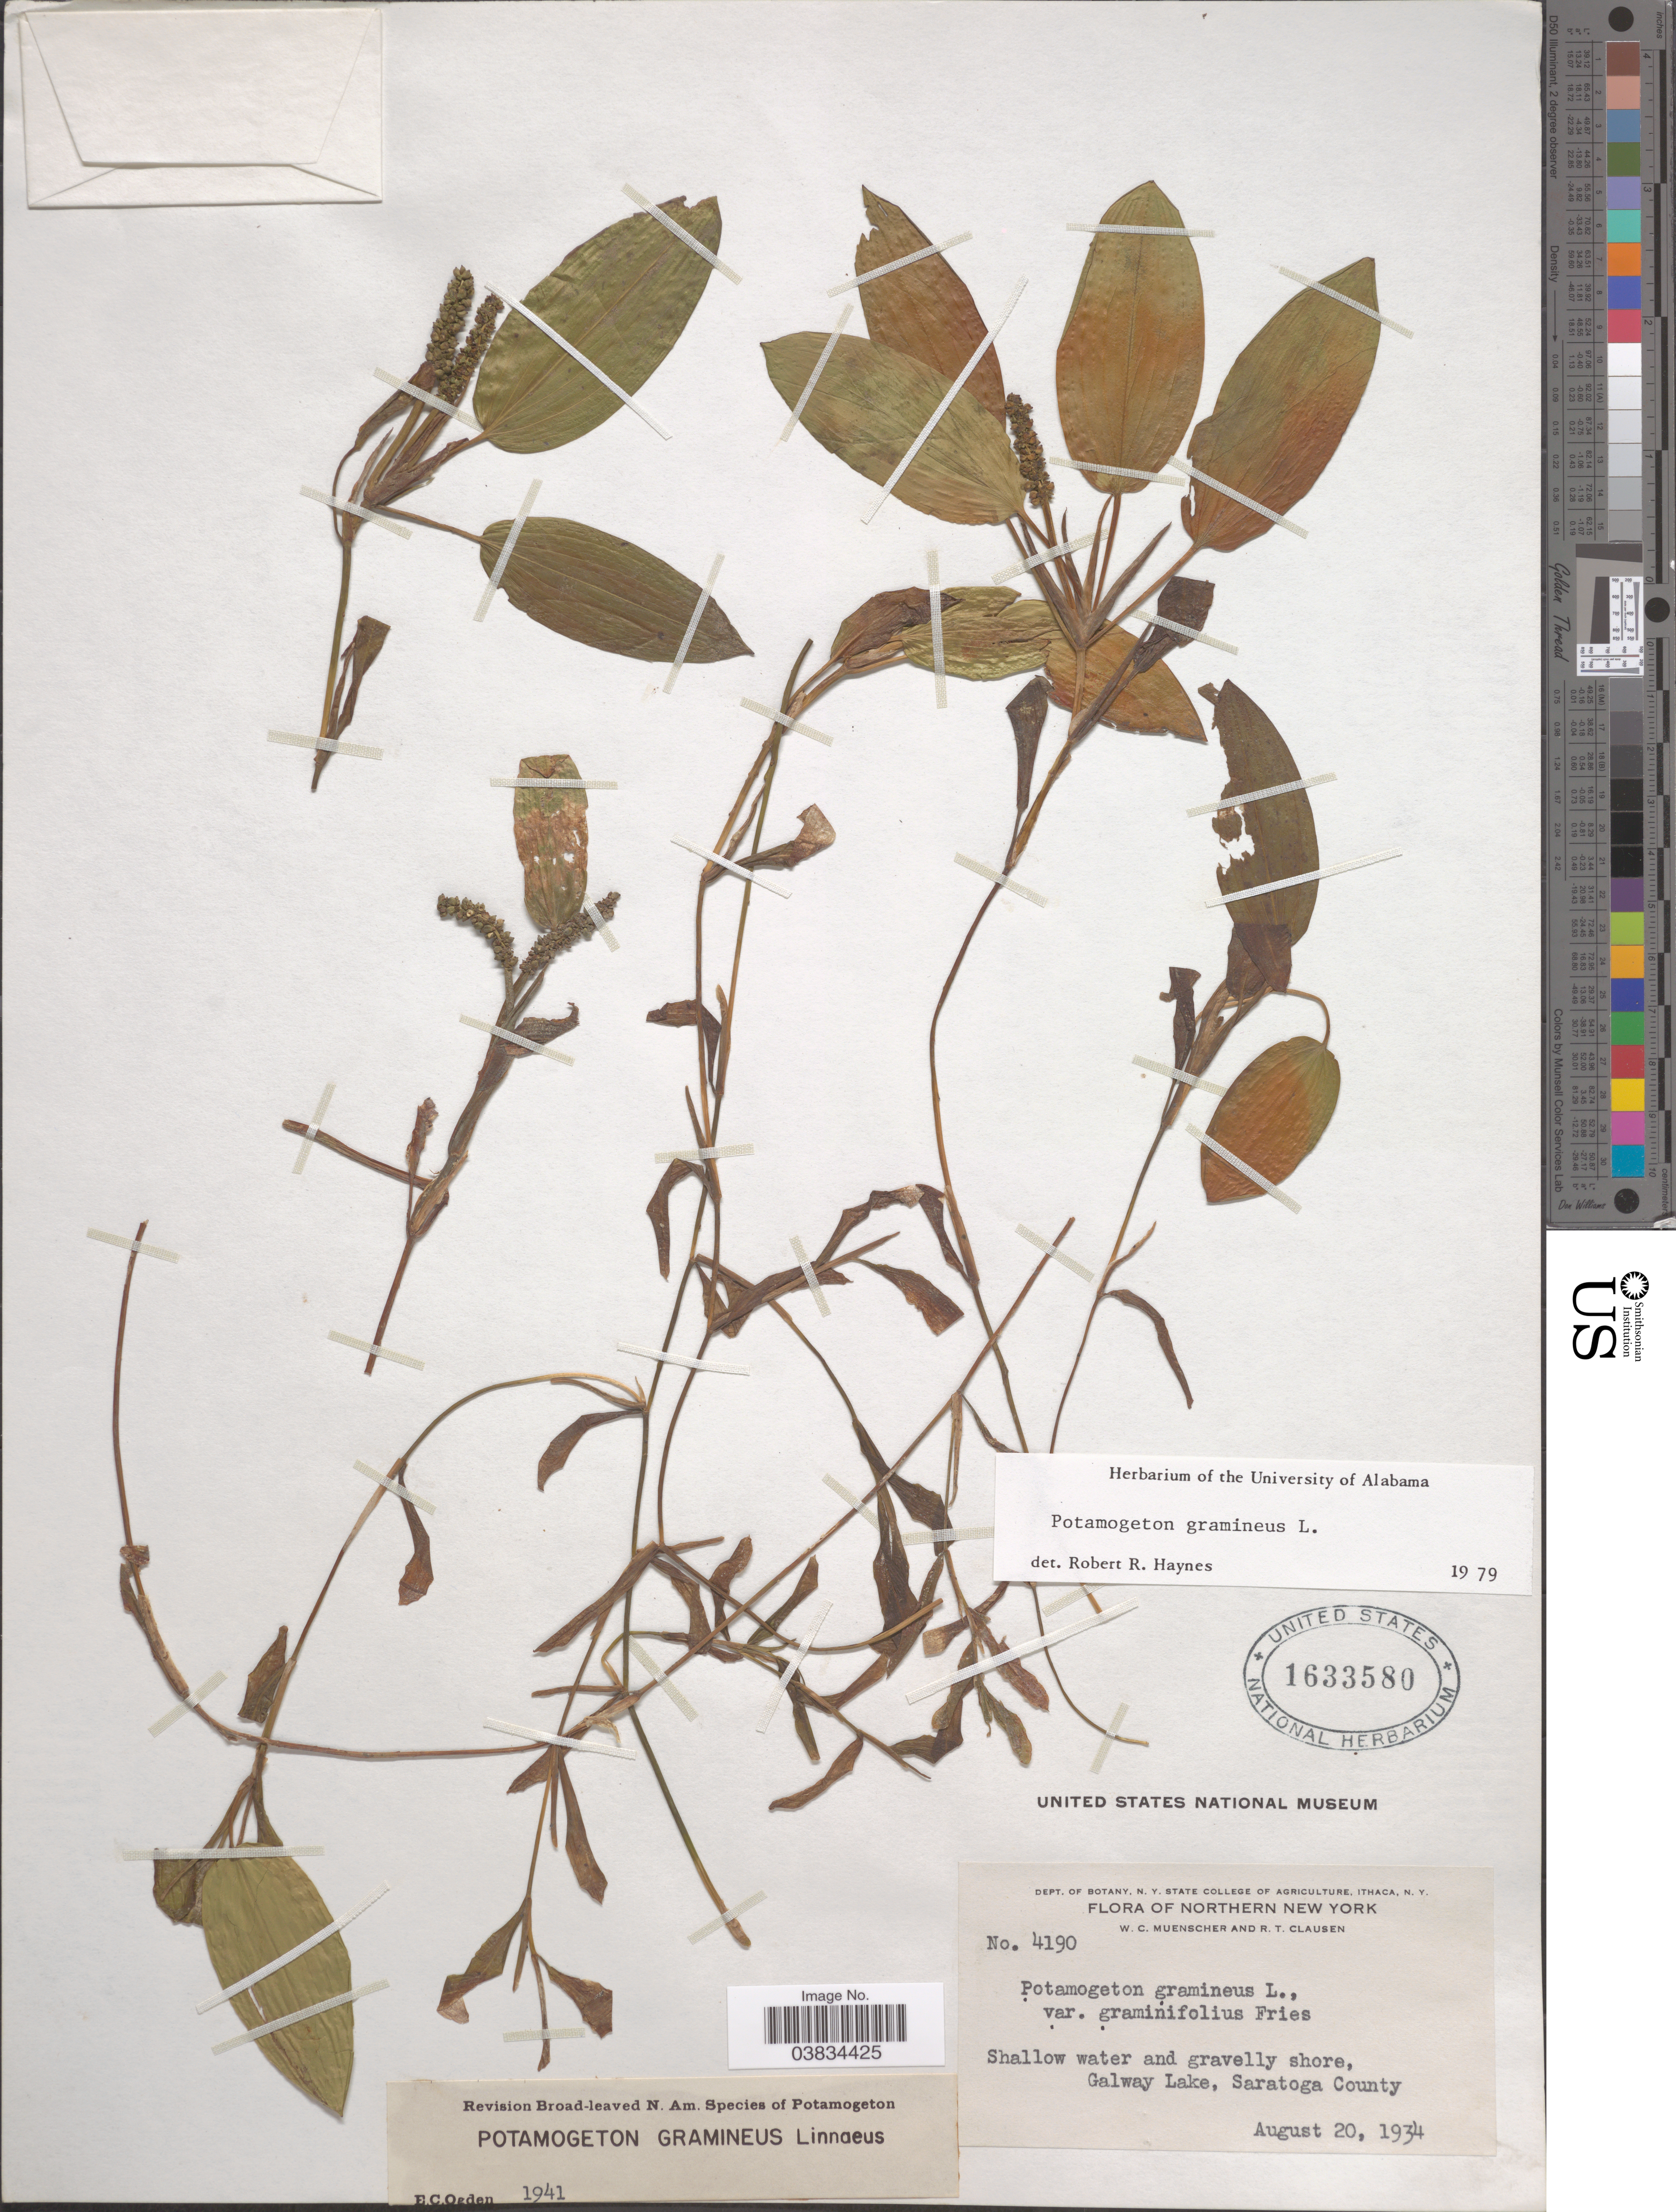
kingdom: Plantae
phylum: Tracheophyta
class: Liliopsida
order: Alismatales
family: Potamogetonaceae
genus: Potamogeton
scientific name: Potamogeton gramineus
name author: L.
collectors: W. Muenscher & R. T. Clausen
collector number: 4190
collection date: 1934-08-20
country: United States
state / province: New York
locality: Northern New York. Shallow water and gravelly shore, Galway Lake, Saratoga County.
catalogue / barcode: US 1633580